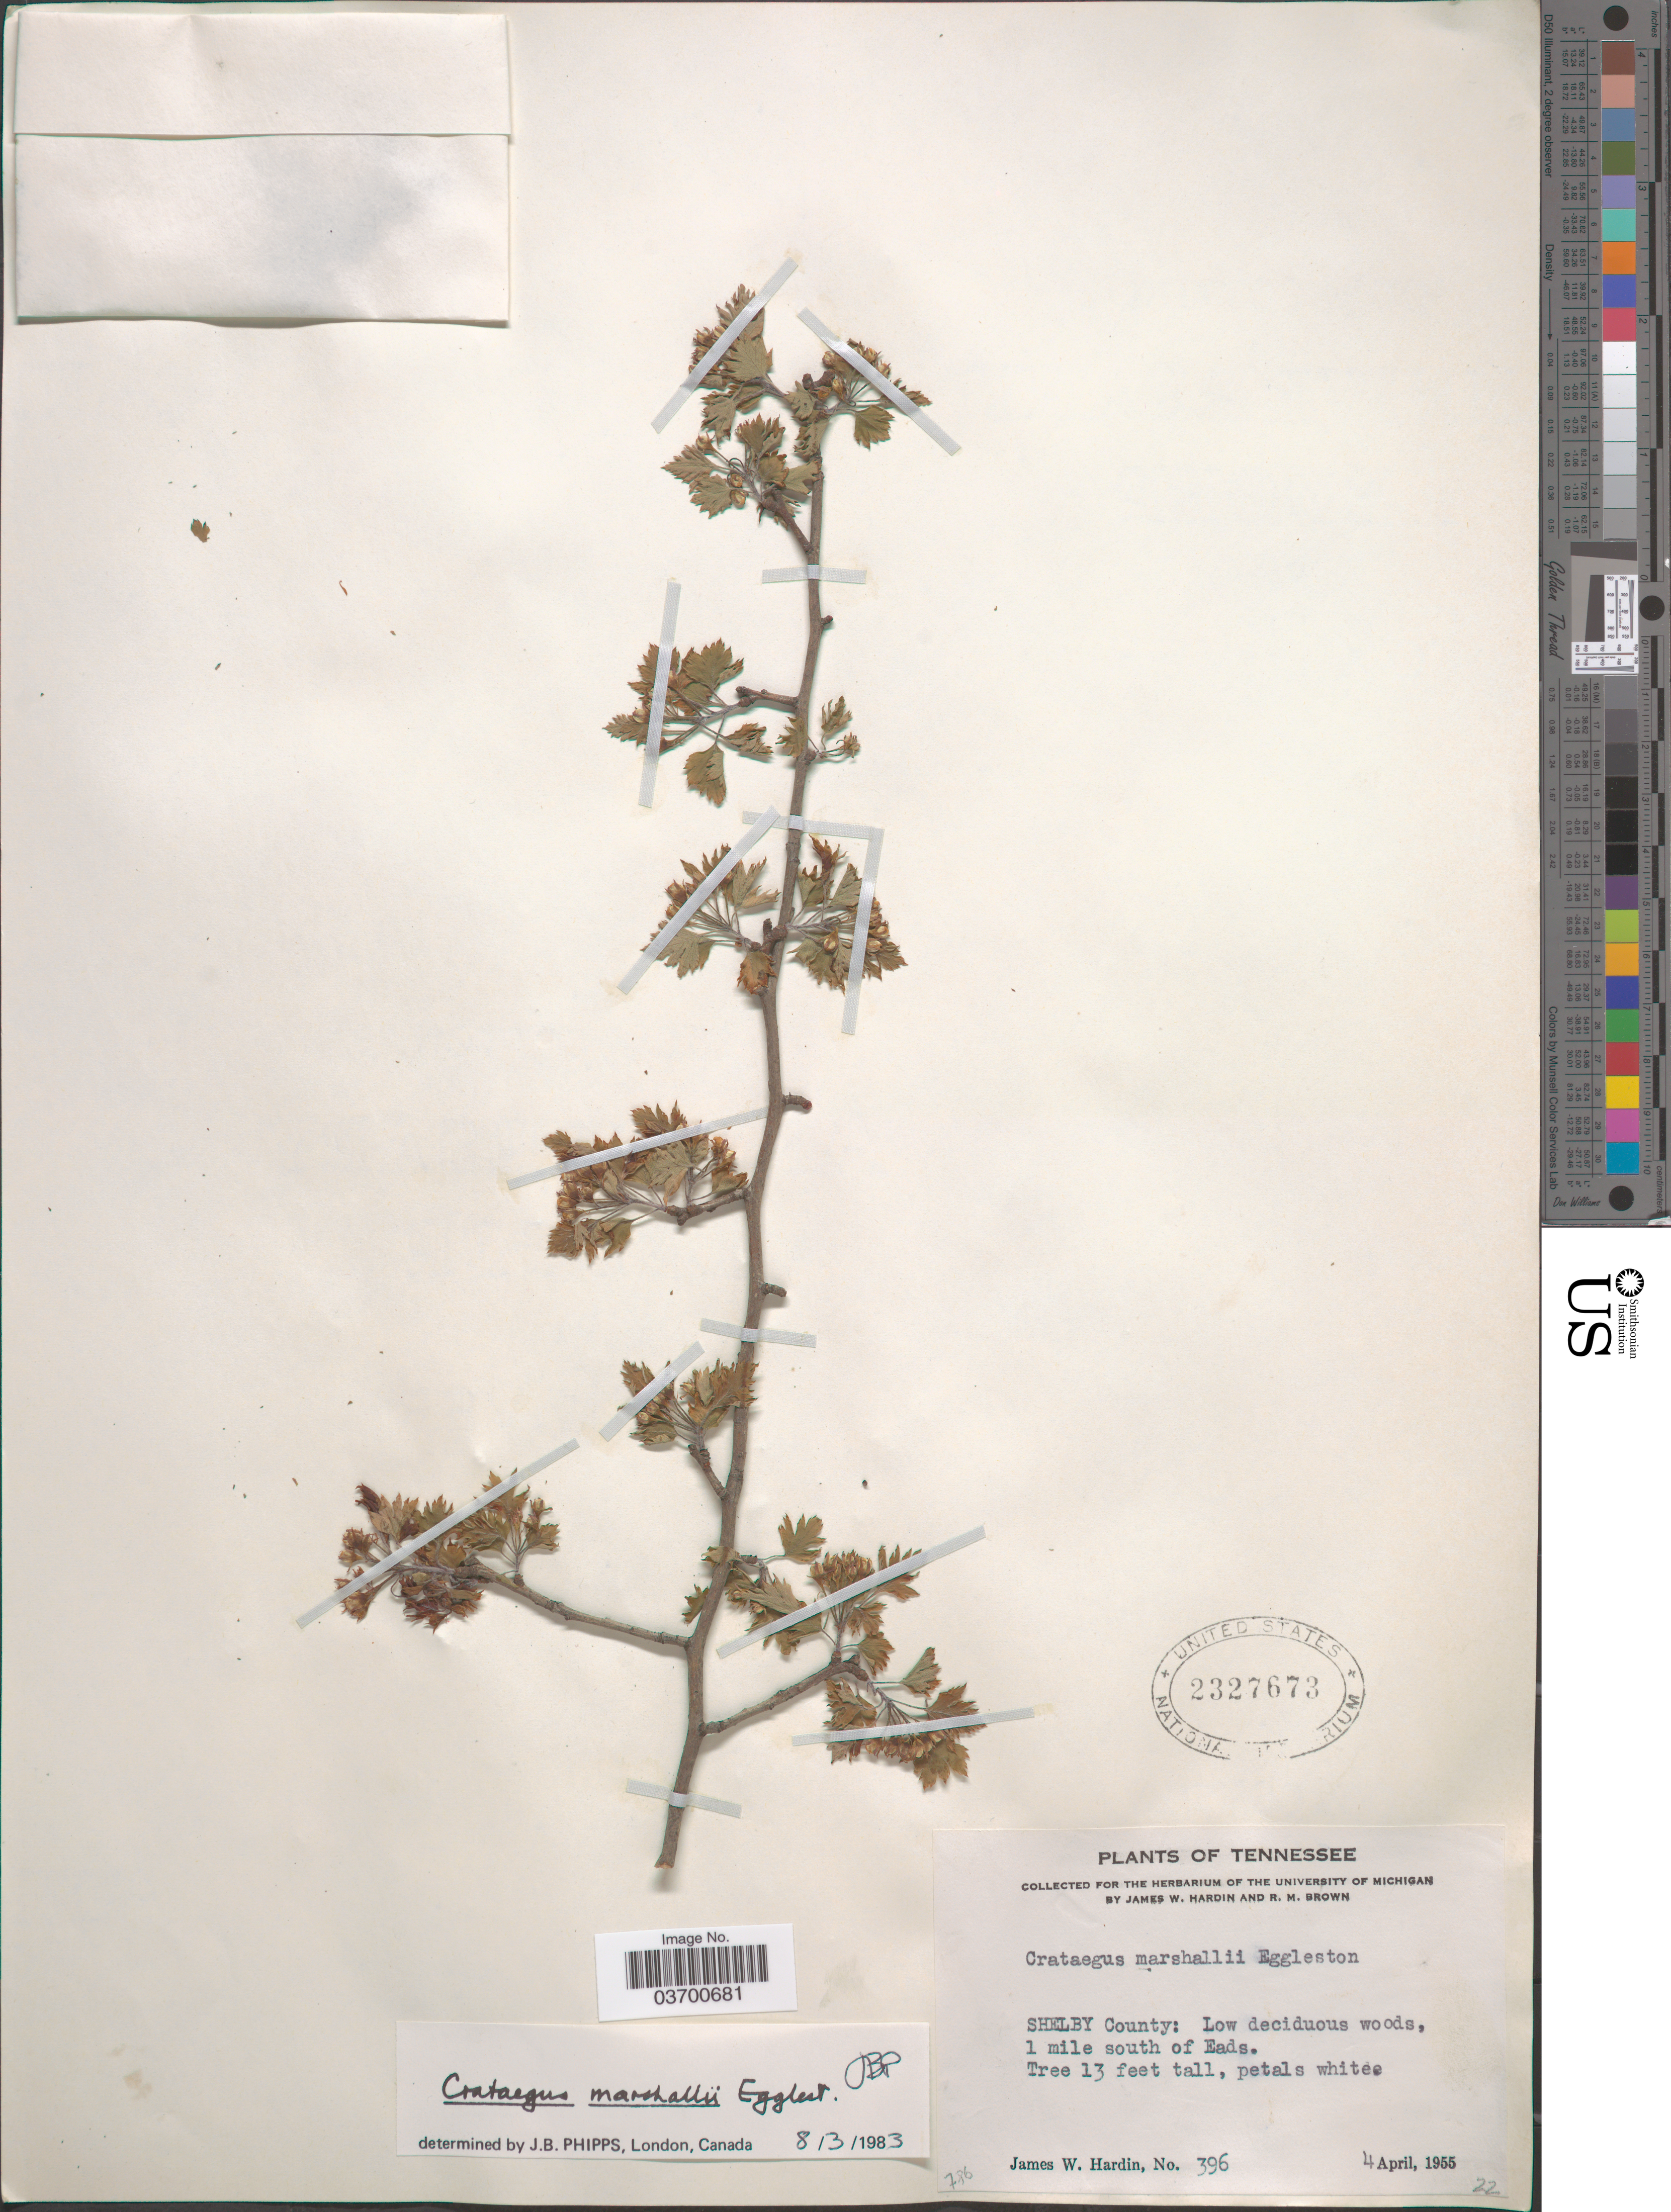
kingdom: Plantae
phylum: Tracheophyta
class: Magnoliopsida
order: Rosales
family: Rosaceae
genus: Crataegus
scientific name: Crataegus marshallii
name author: Eggl.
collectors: J. W. Hardin & R. Brown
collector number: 396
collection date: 1955-04-04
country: United States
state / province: Tennessee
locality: Shelby County: 1 mile south of Eads.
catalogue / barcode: US 2327673